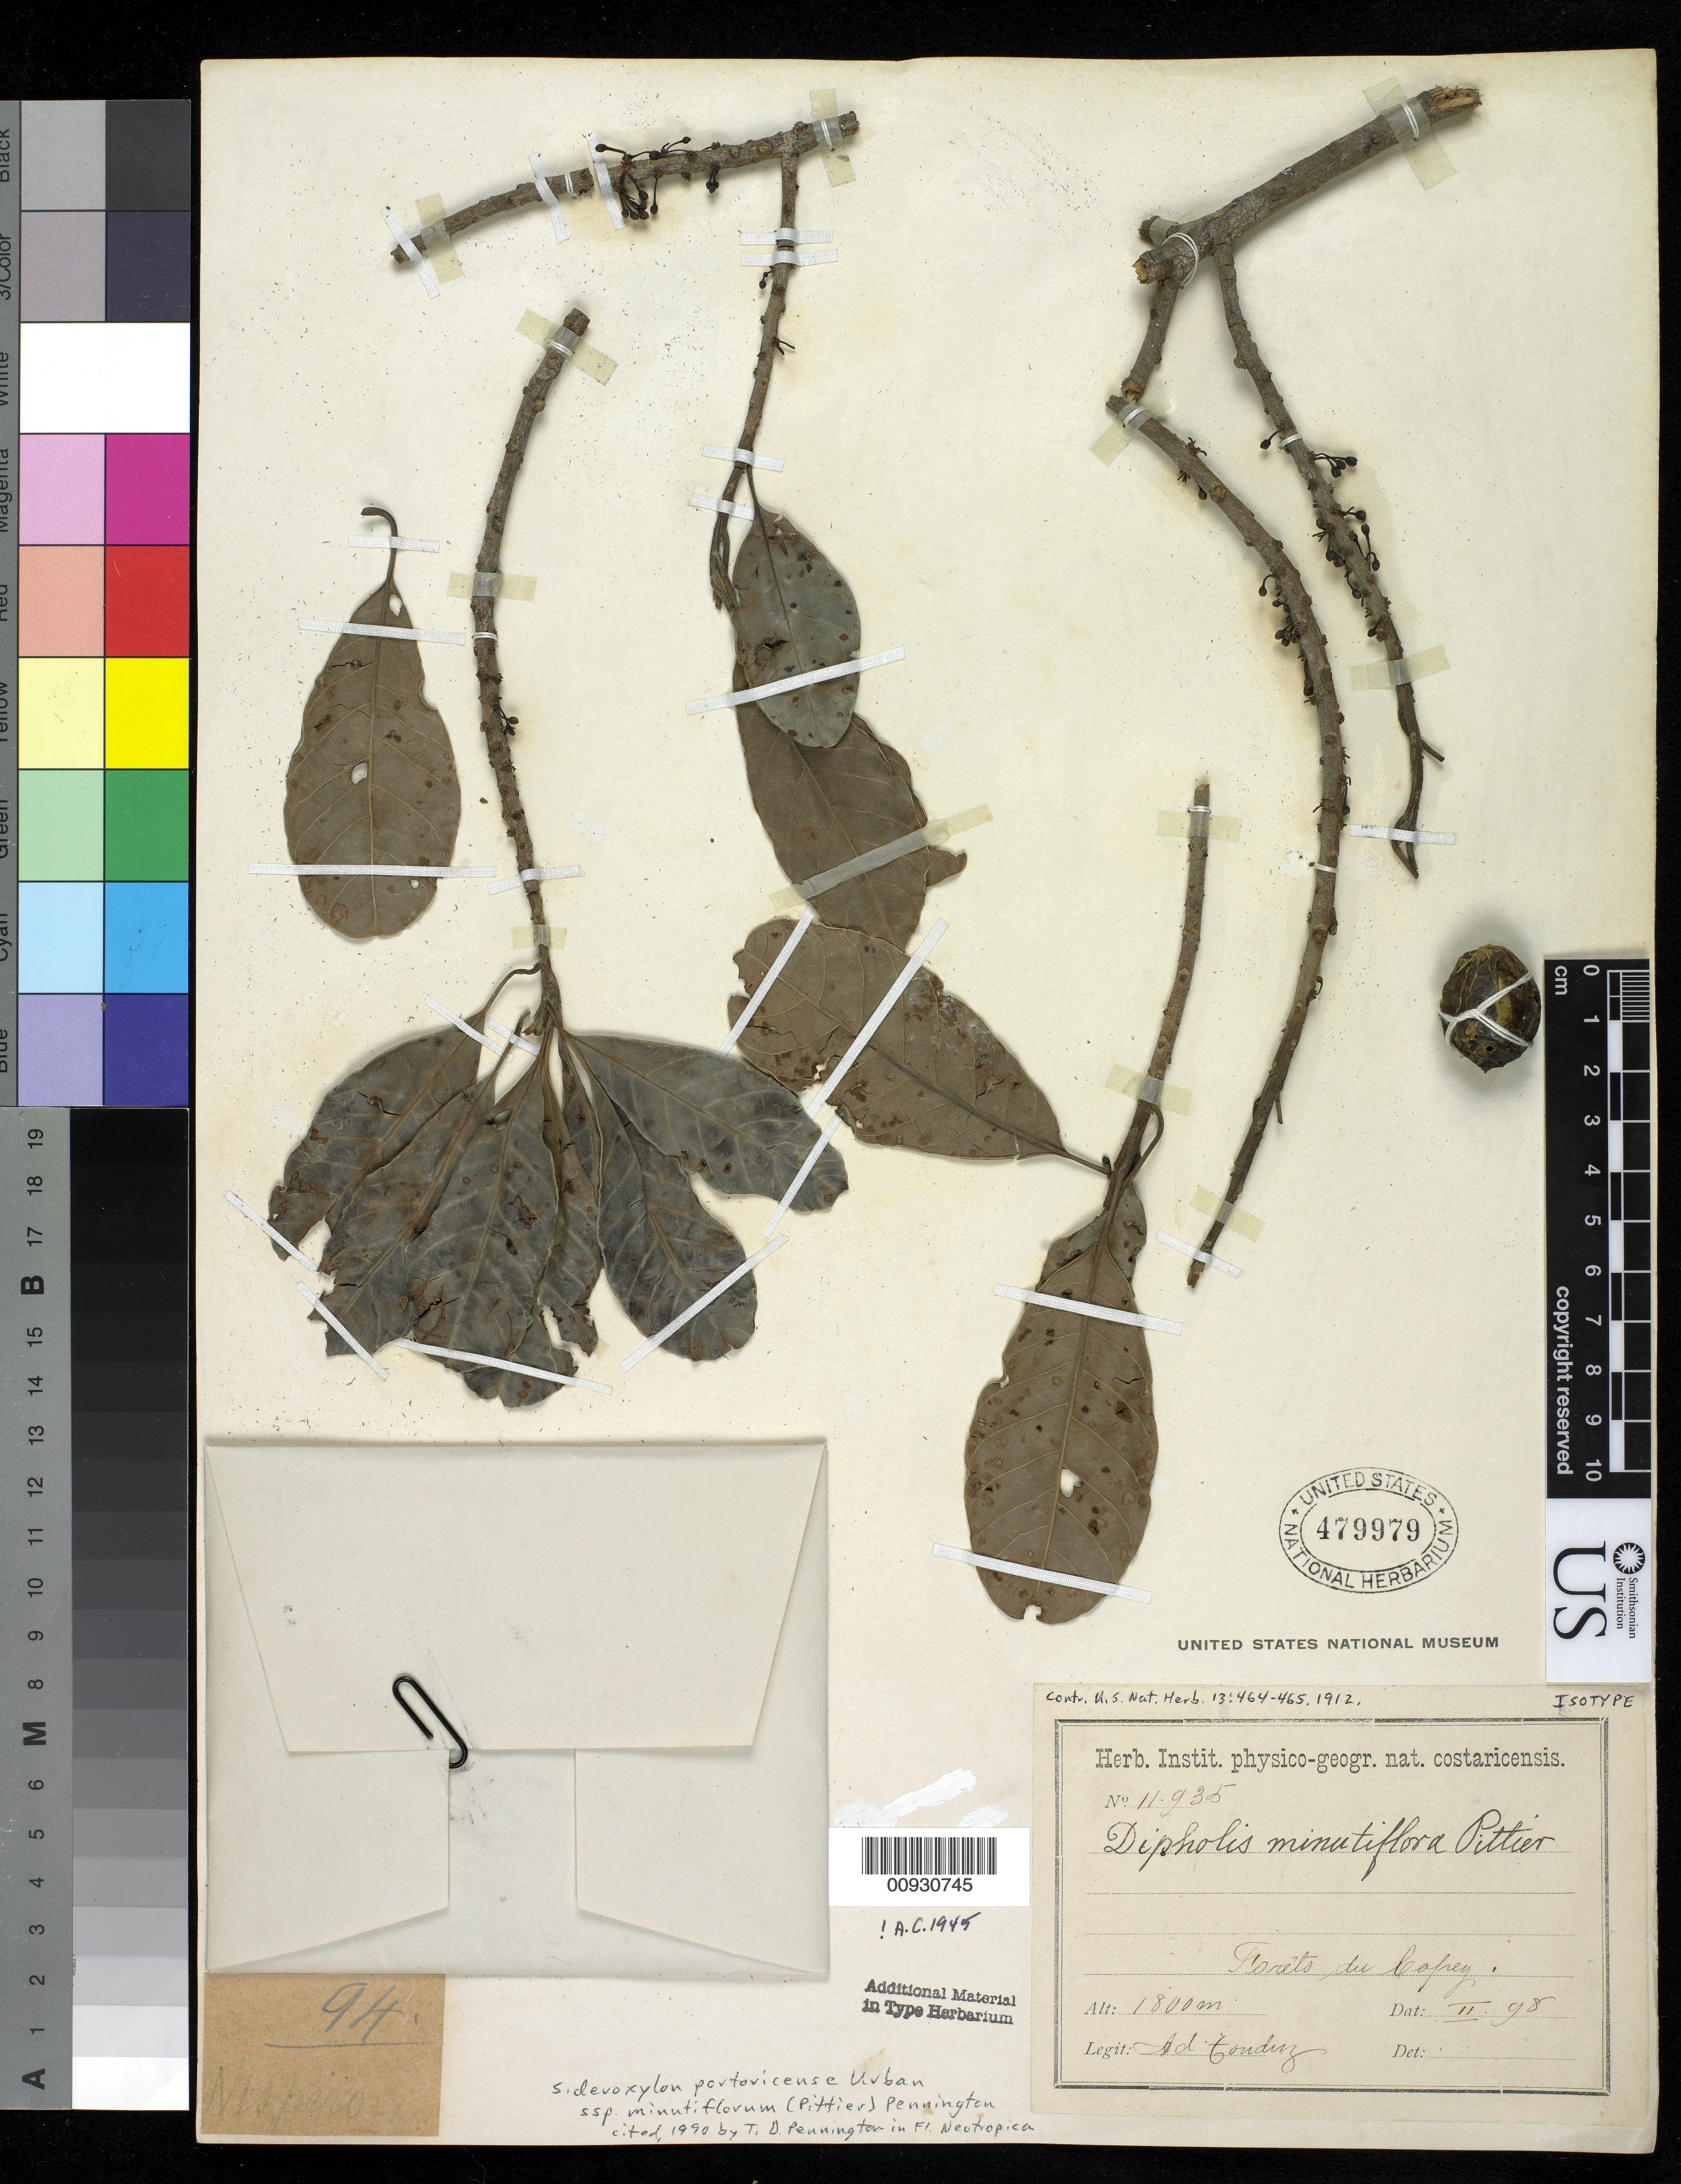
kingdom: Plantae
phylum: Tracheophyta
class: Magnoliopsida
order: Ericales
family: Sapotaceae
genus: Dipholis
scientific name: Dipholis minutiflora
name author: Pittier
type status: Isotype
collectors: A. Tonduz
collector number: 11935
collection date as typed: Feb 1898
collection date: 1898-02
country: Costa Rica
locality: Forests du Copey.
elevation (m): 1800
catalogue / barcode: US 479979